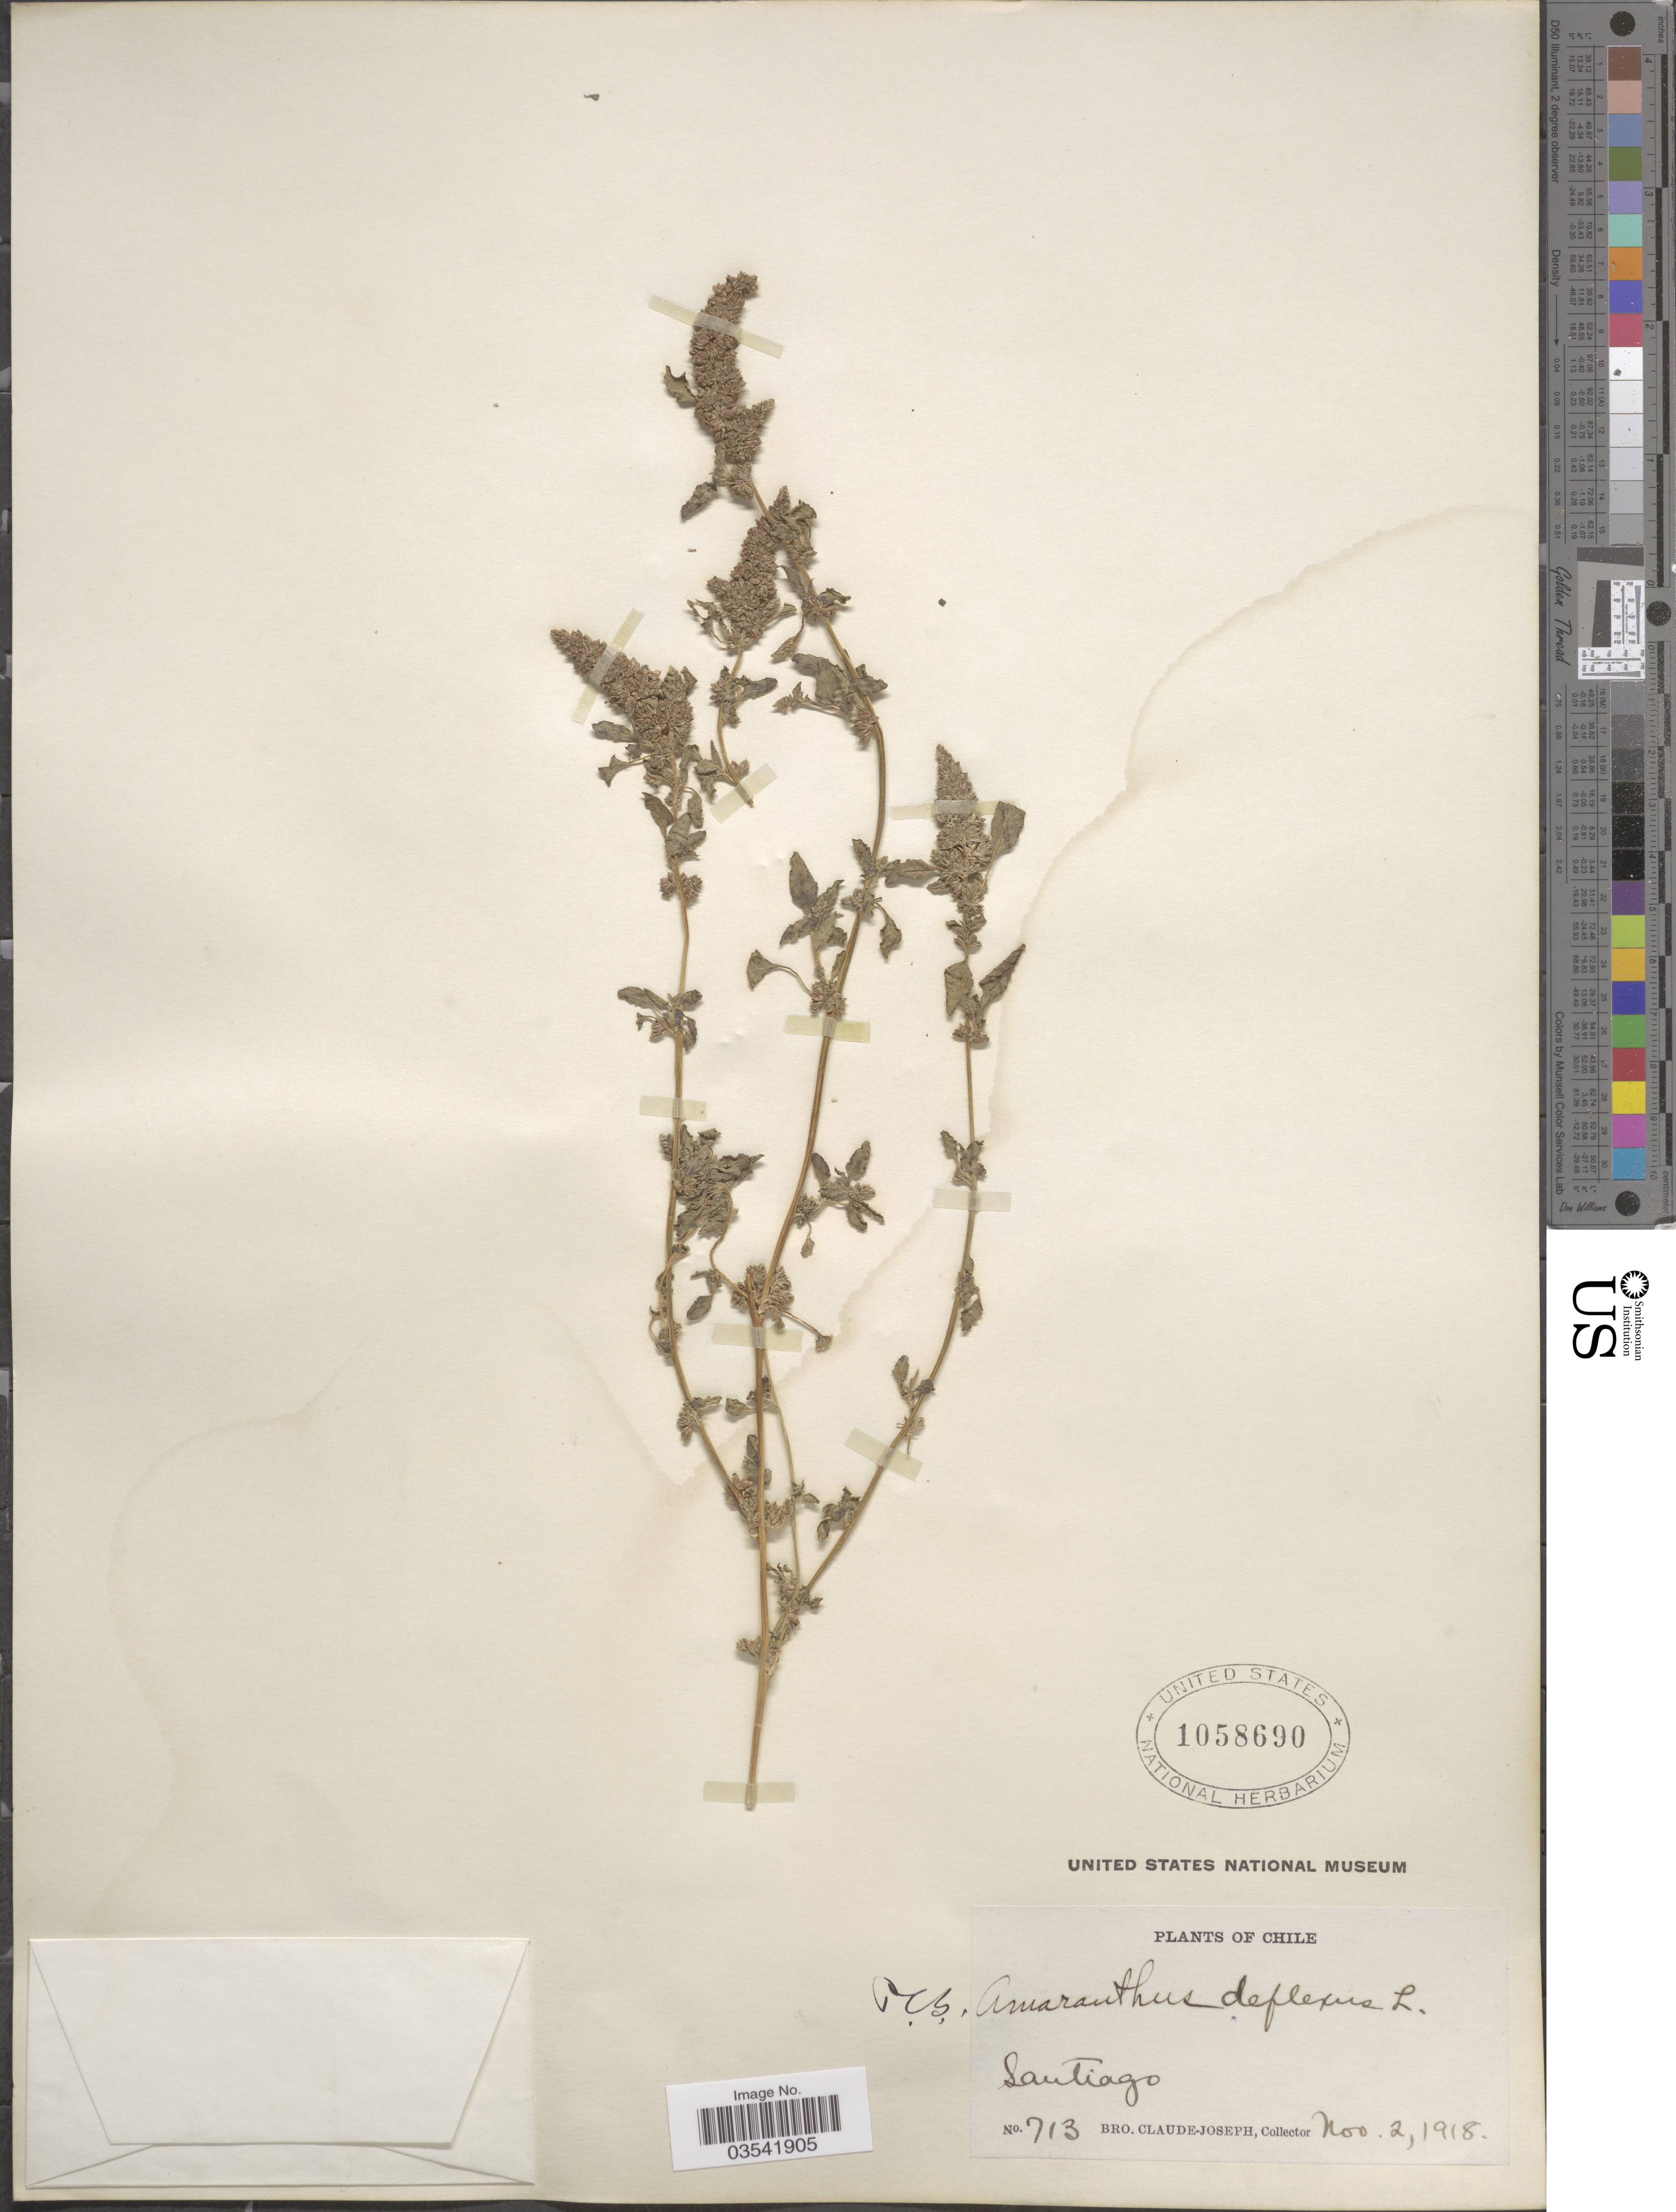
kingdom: Plantae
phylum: Tracheophyta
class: Magnoliopsida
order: Caryophyllales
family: Amaranthaceae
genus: Amaranthus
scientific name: Amaranthus deflexus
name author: L.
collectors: Bro. Claude-Joseph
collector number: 713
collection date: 1918-11-02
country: Chile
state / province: Región Metropolitana (RM)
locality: Santiago.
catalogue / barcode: US 1058690